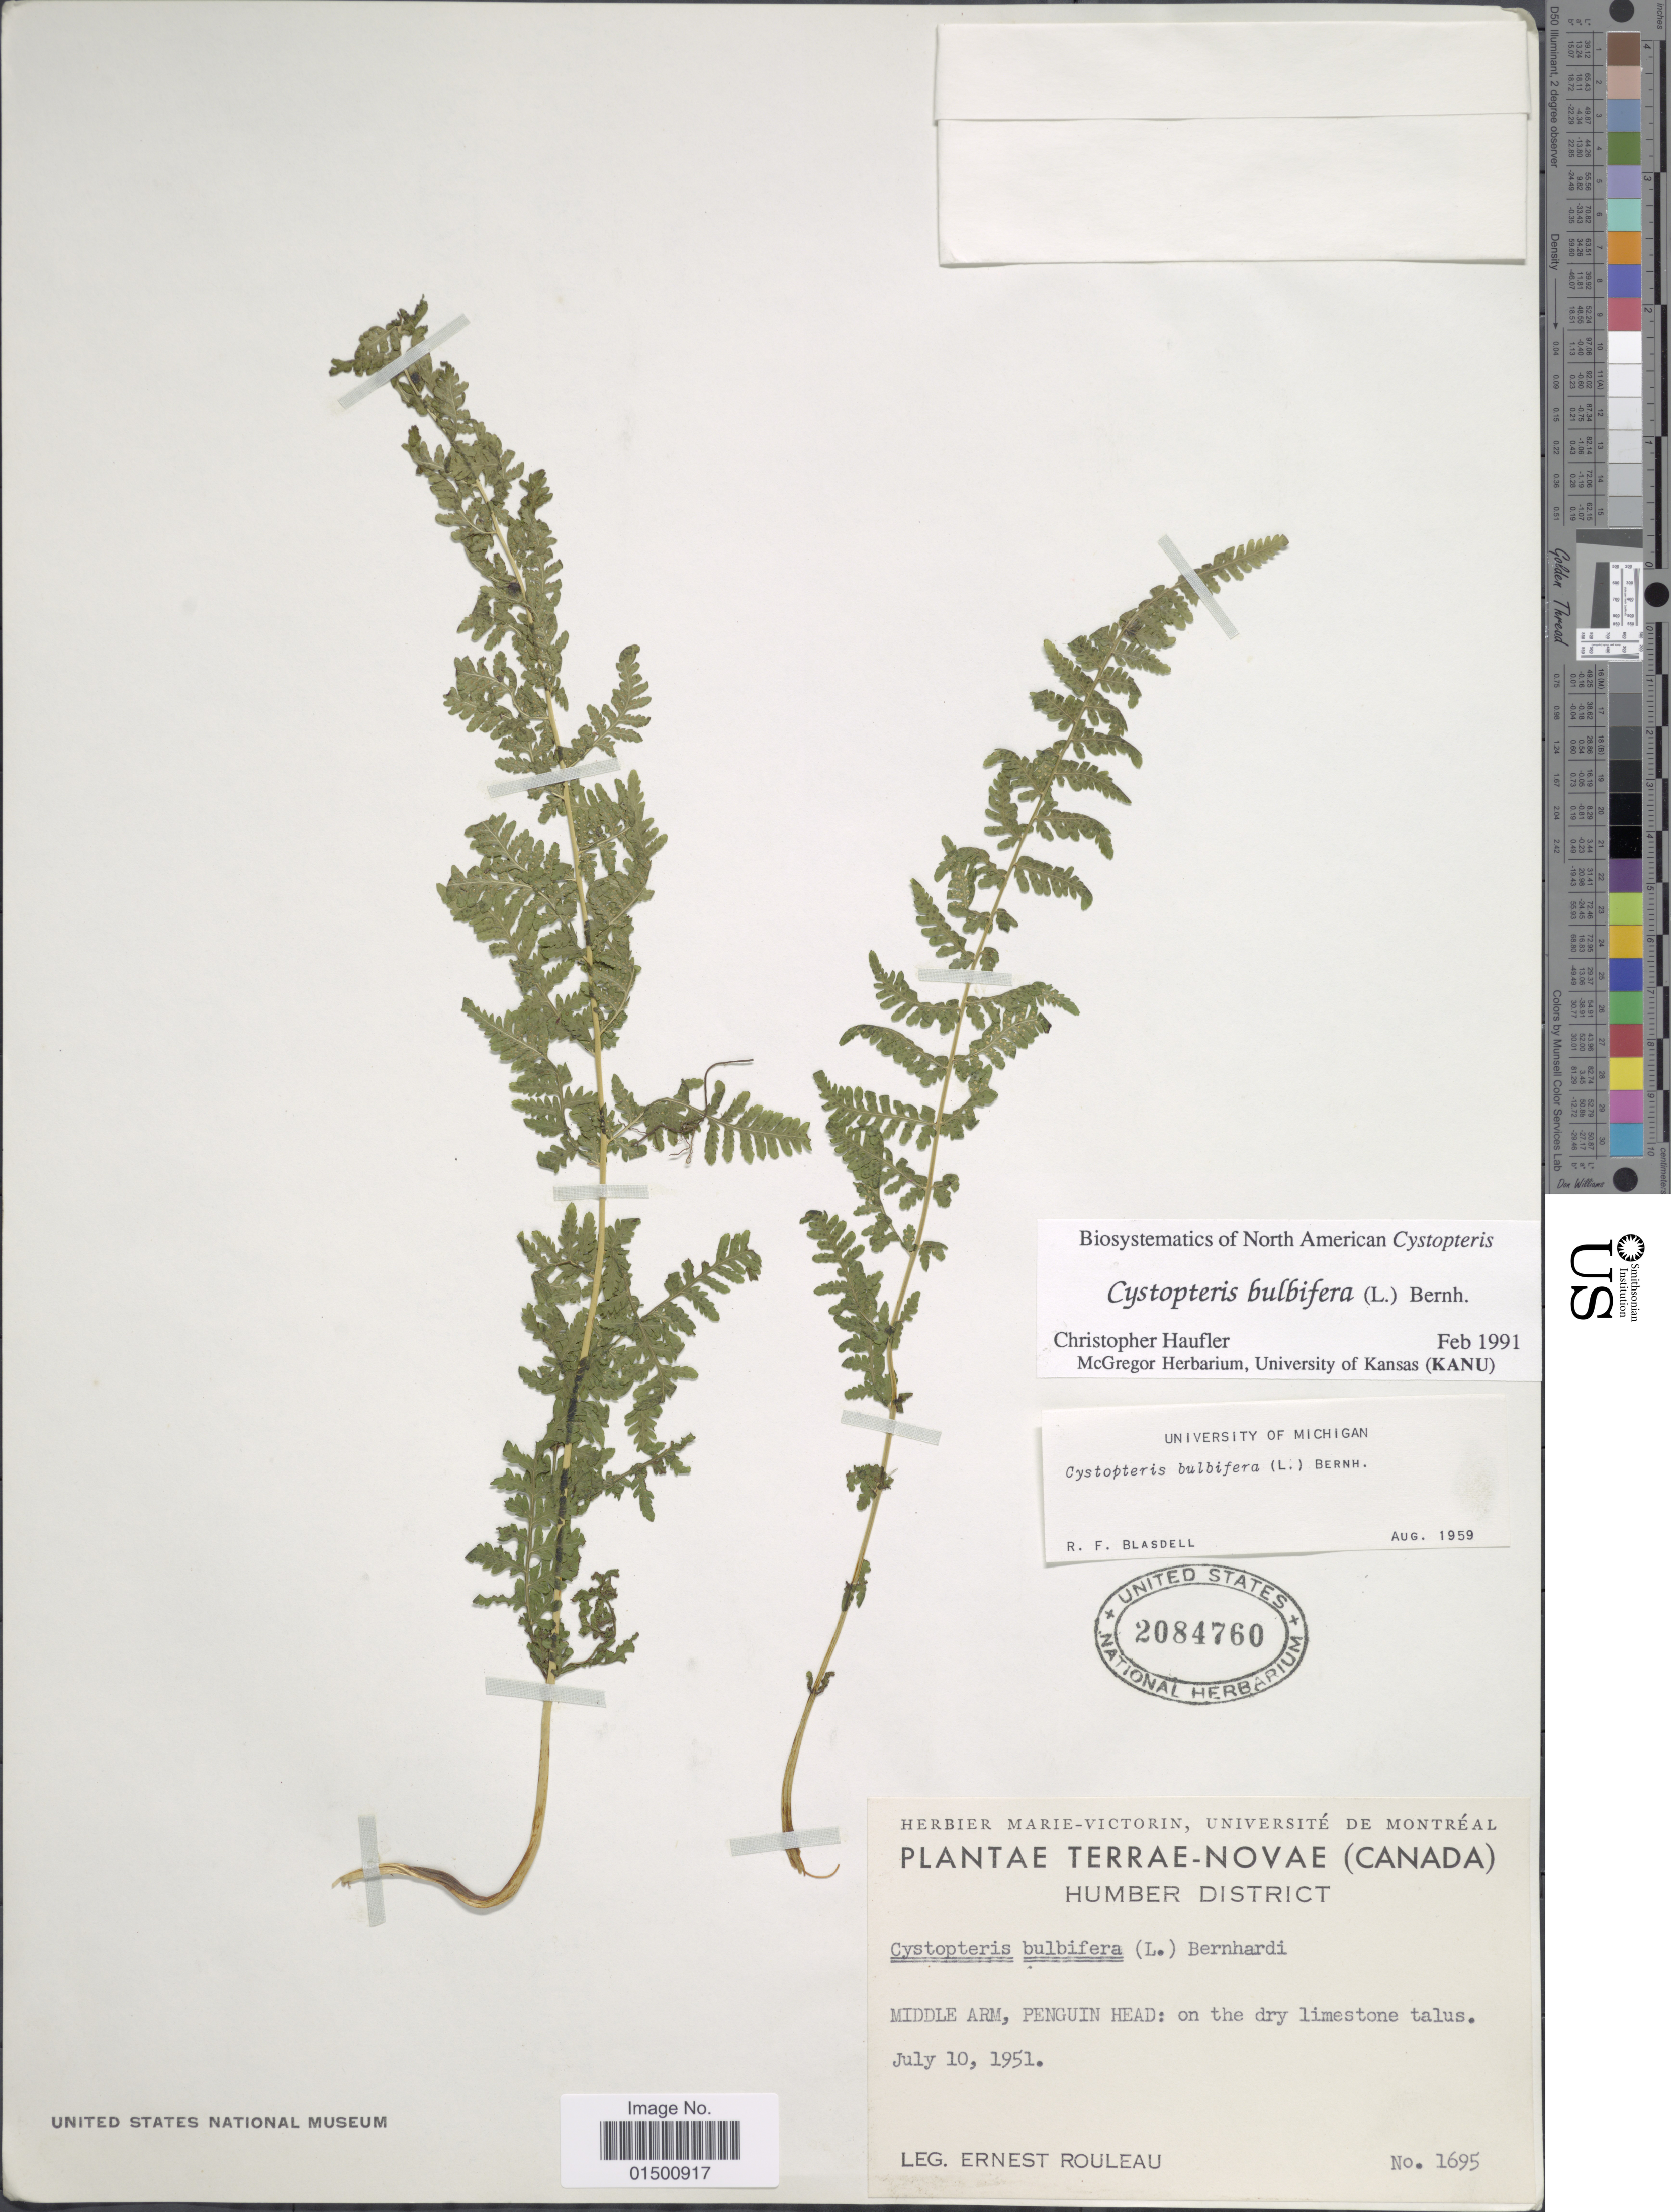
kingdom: Plantae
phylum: Tracheophyta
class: Polypodiopsida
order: Polypodiales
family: Cystopteridaceae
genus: Cystopteris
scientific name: Cystopteris bulbifera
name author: (L.) Bernh.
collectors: J. Rouleau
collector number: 1695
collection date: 1951-07-10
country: Canada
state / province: Newfoundland and Labrador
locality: Terrae-Novae, Humber District, Middle Arm, Penguin Head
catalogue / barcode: US 2084760